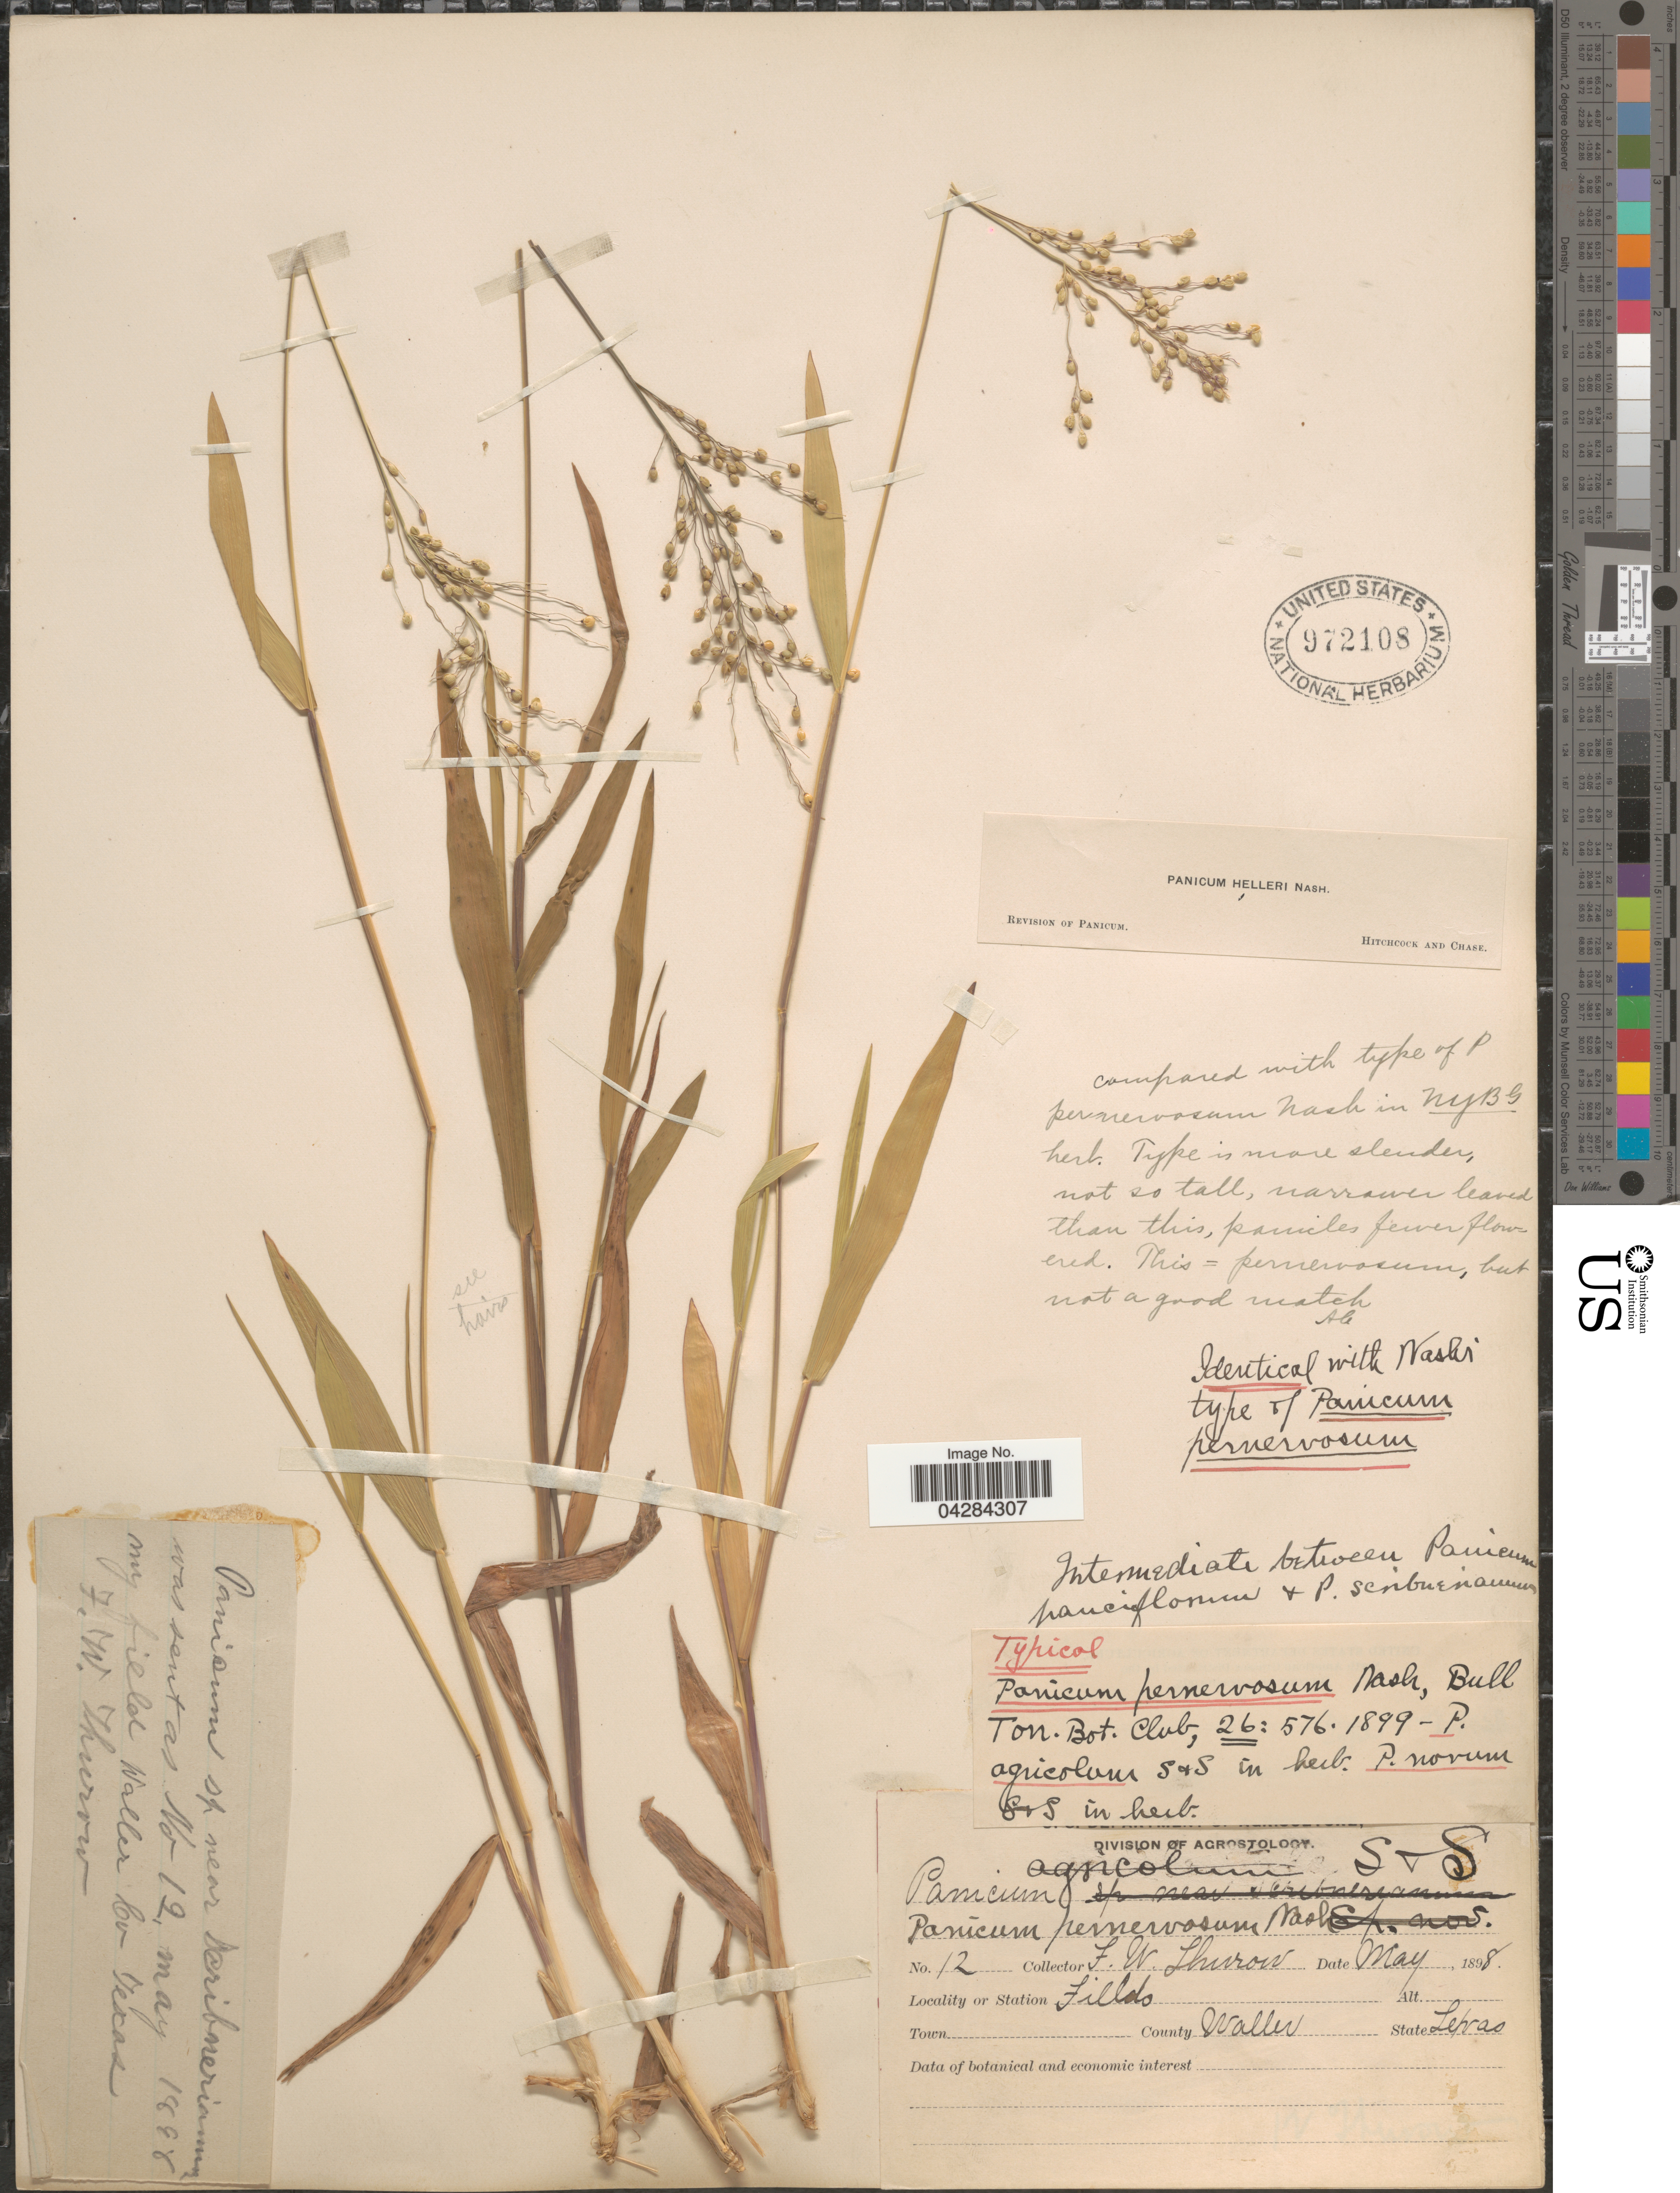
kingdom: Plantae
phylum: Tracheophyta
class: Liliopsida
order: Poales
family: Poaceae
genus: Dichanthelium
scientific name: Dichanthelium oligosanthes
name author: (Schult.) Gould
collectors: F. W. Thurow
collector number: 12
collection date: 1898-05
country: United States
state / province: Texas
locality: Fields. County Waller.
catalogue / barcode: US 972108